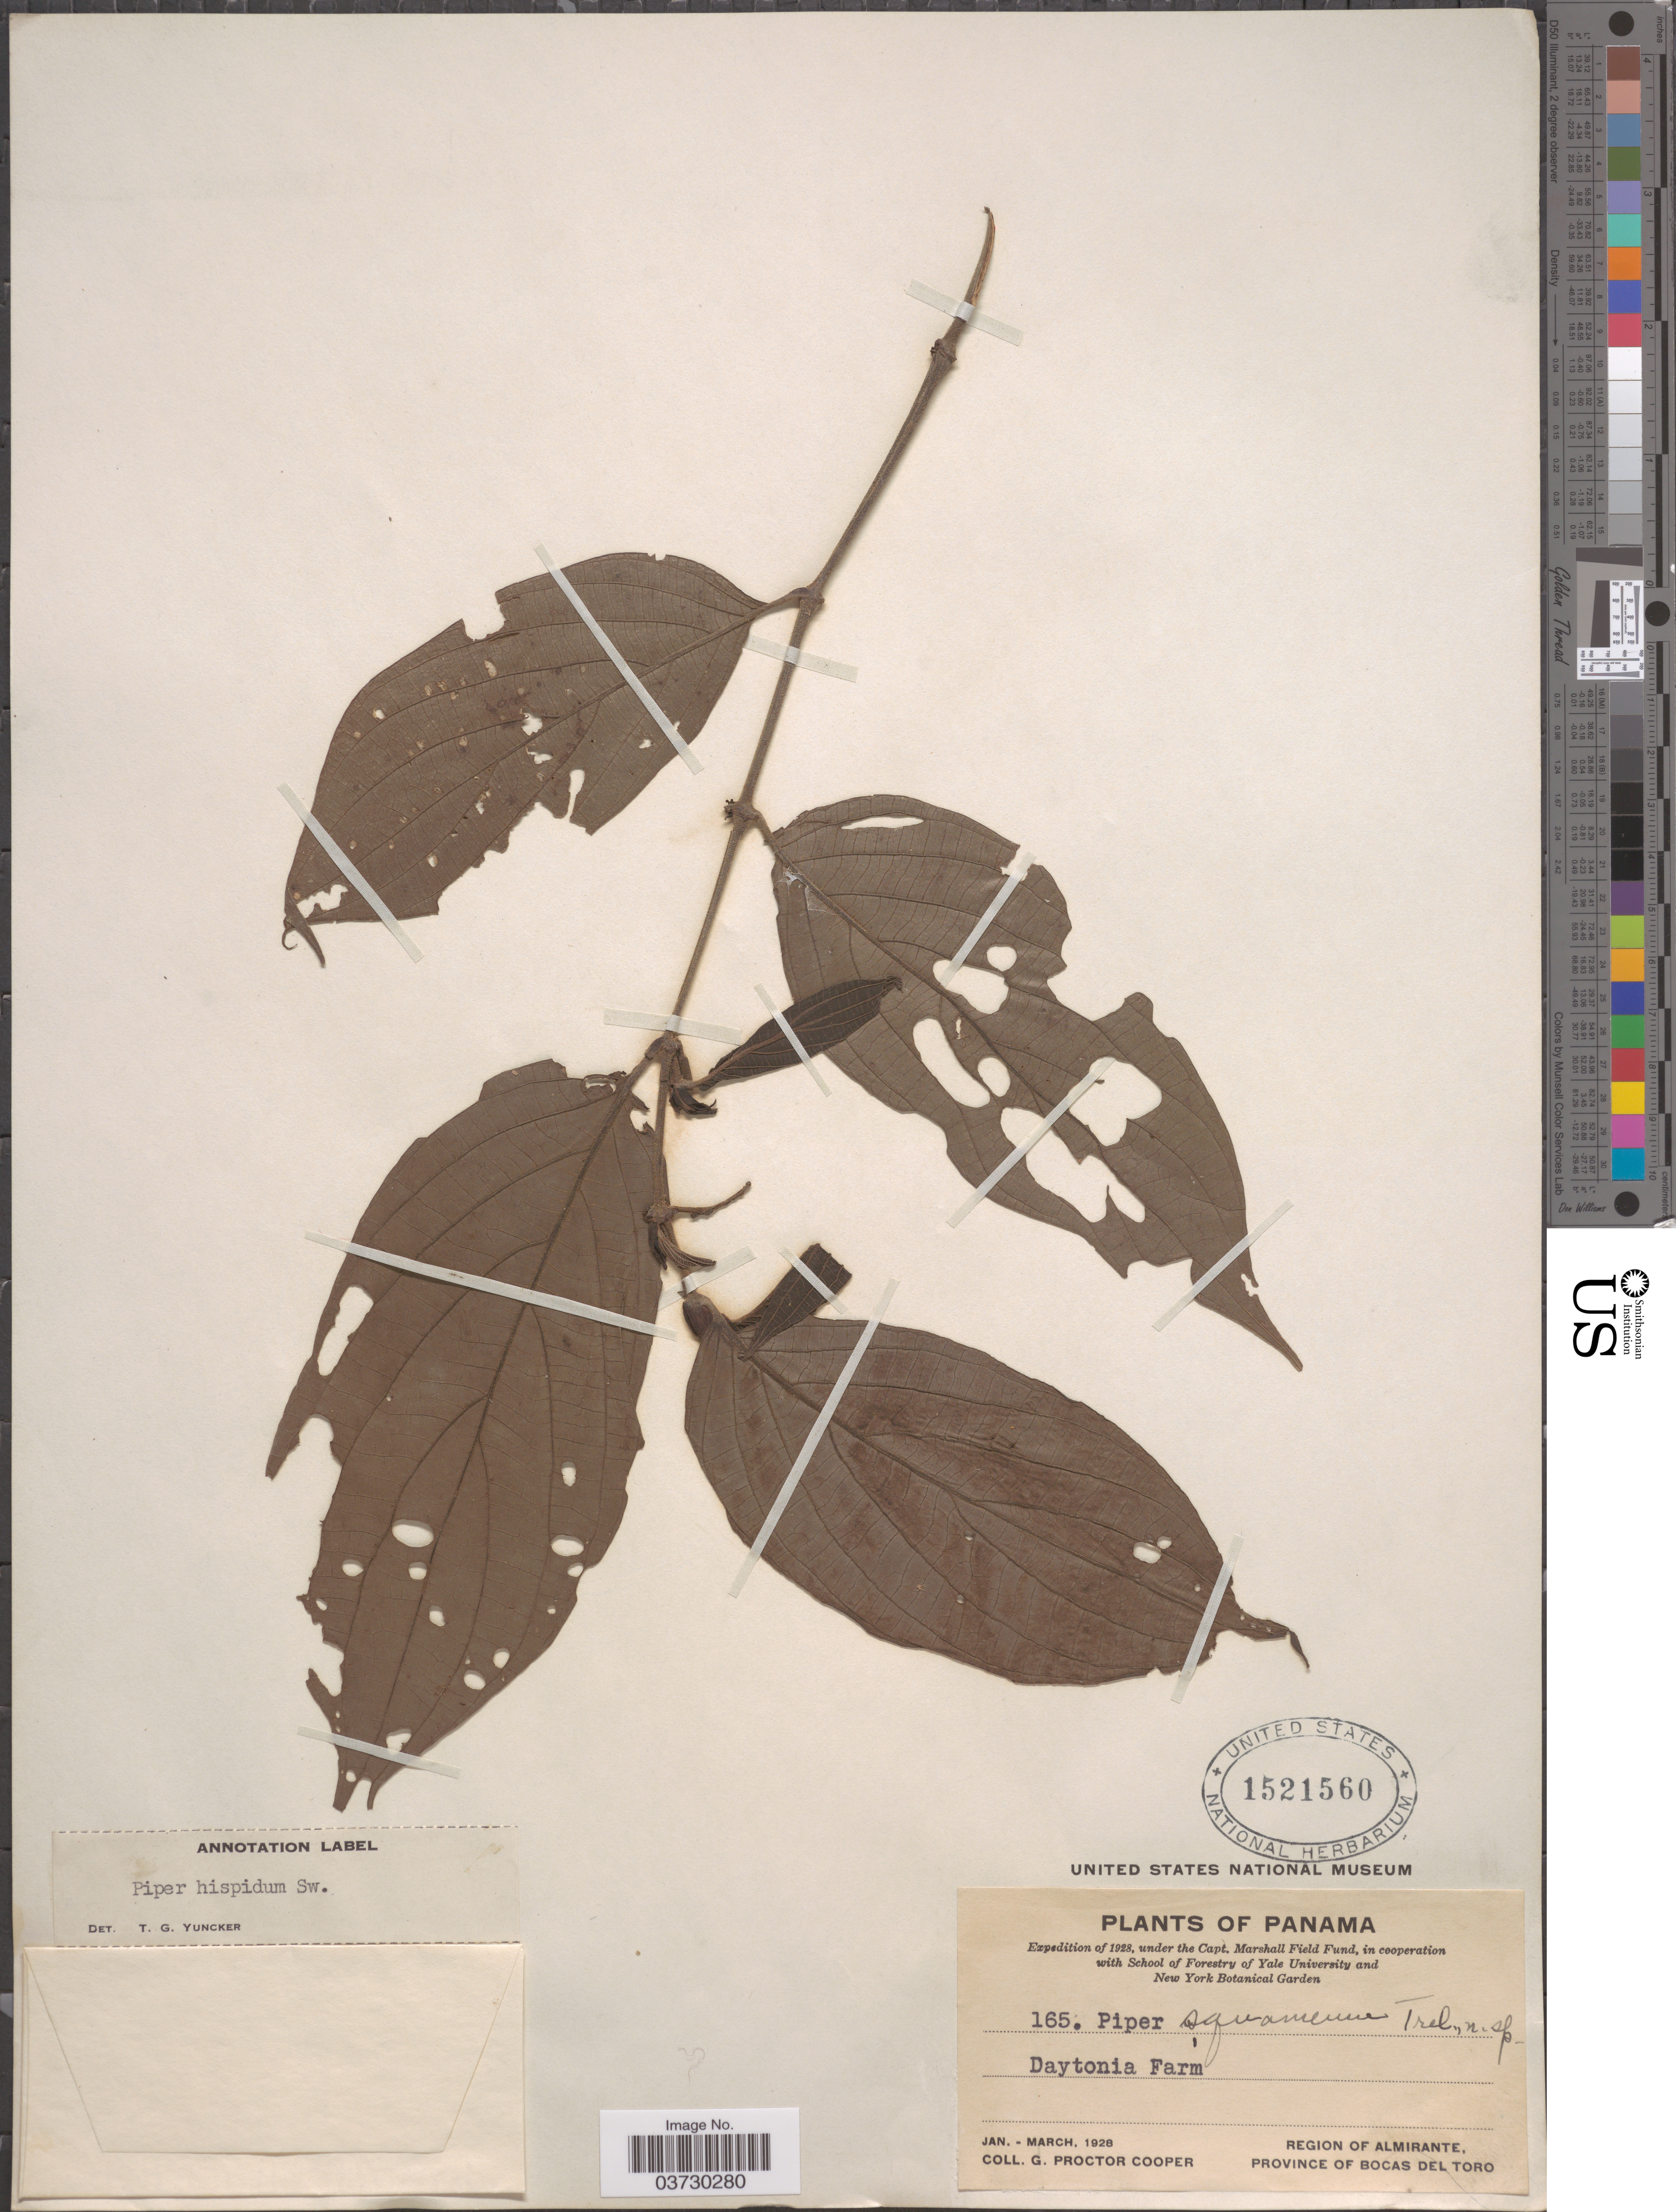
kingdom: Plantae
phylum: Tracheophyta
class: Magnoliopsida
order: Piperales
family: Piperaceae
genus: Piper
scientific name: Piper hispidum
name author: Sw.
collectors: G. Cooper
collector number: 165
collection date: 1928-01/1928-03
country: Panama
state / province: Bocas del Toro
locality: Region of Almirante.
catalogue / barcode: US 1521560